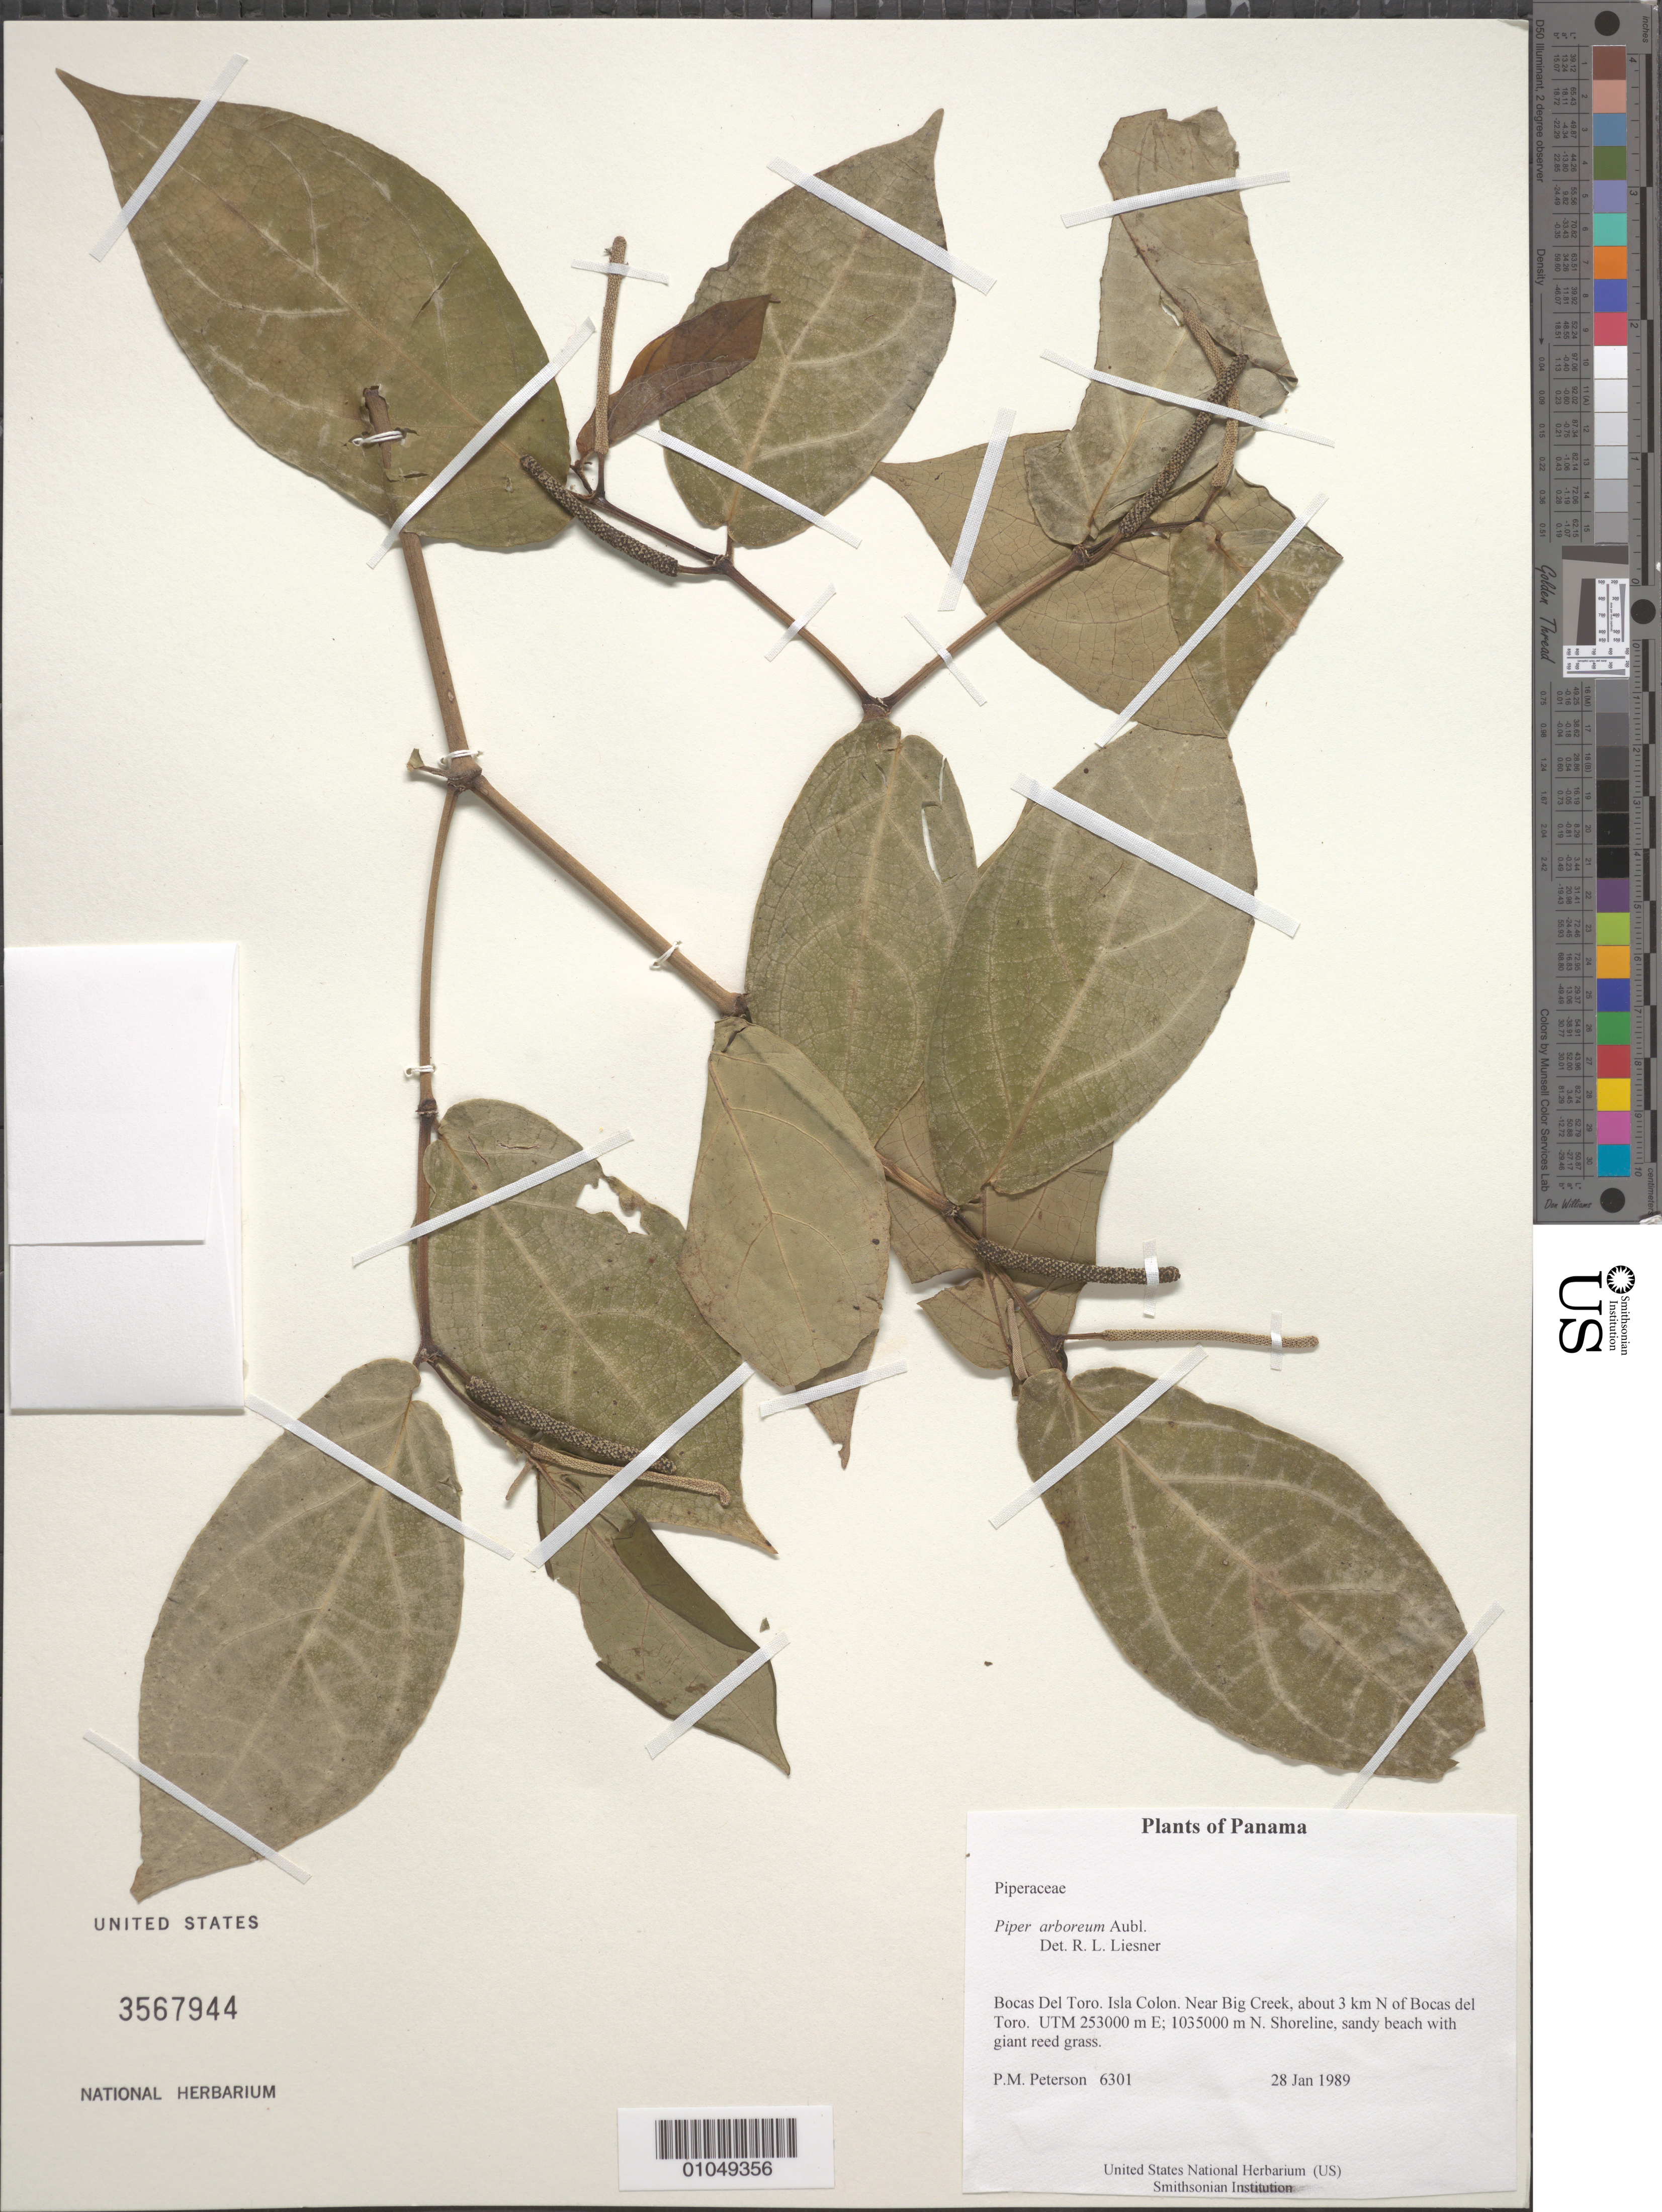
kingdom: Plantae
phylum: Tracheophyta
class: Magnoliopsida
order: Piperales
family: Piperaceae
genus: Piper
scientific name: Piper arboreum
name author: Aubl.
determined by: Liesner, R. L.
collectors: P. M. Peterson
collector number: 06301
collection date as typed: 28 Jan 1989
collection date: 1989-01-28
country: Panama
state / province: Bocas del Toro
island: Colón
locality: Near Big Creek, about 3 km N of Bocas del Toro. UTM 253000 m E; 1035000 m N.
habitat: Shoreline, sandy beach with giant reed grass.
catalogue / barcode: US 3567944